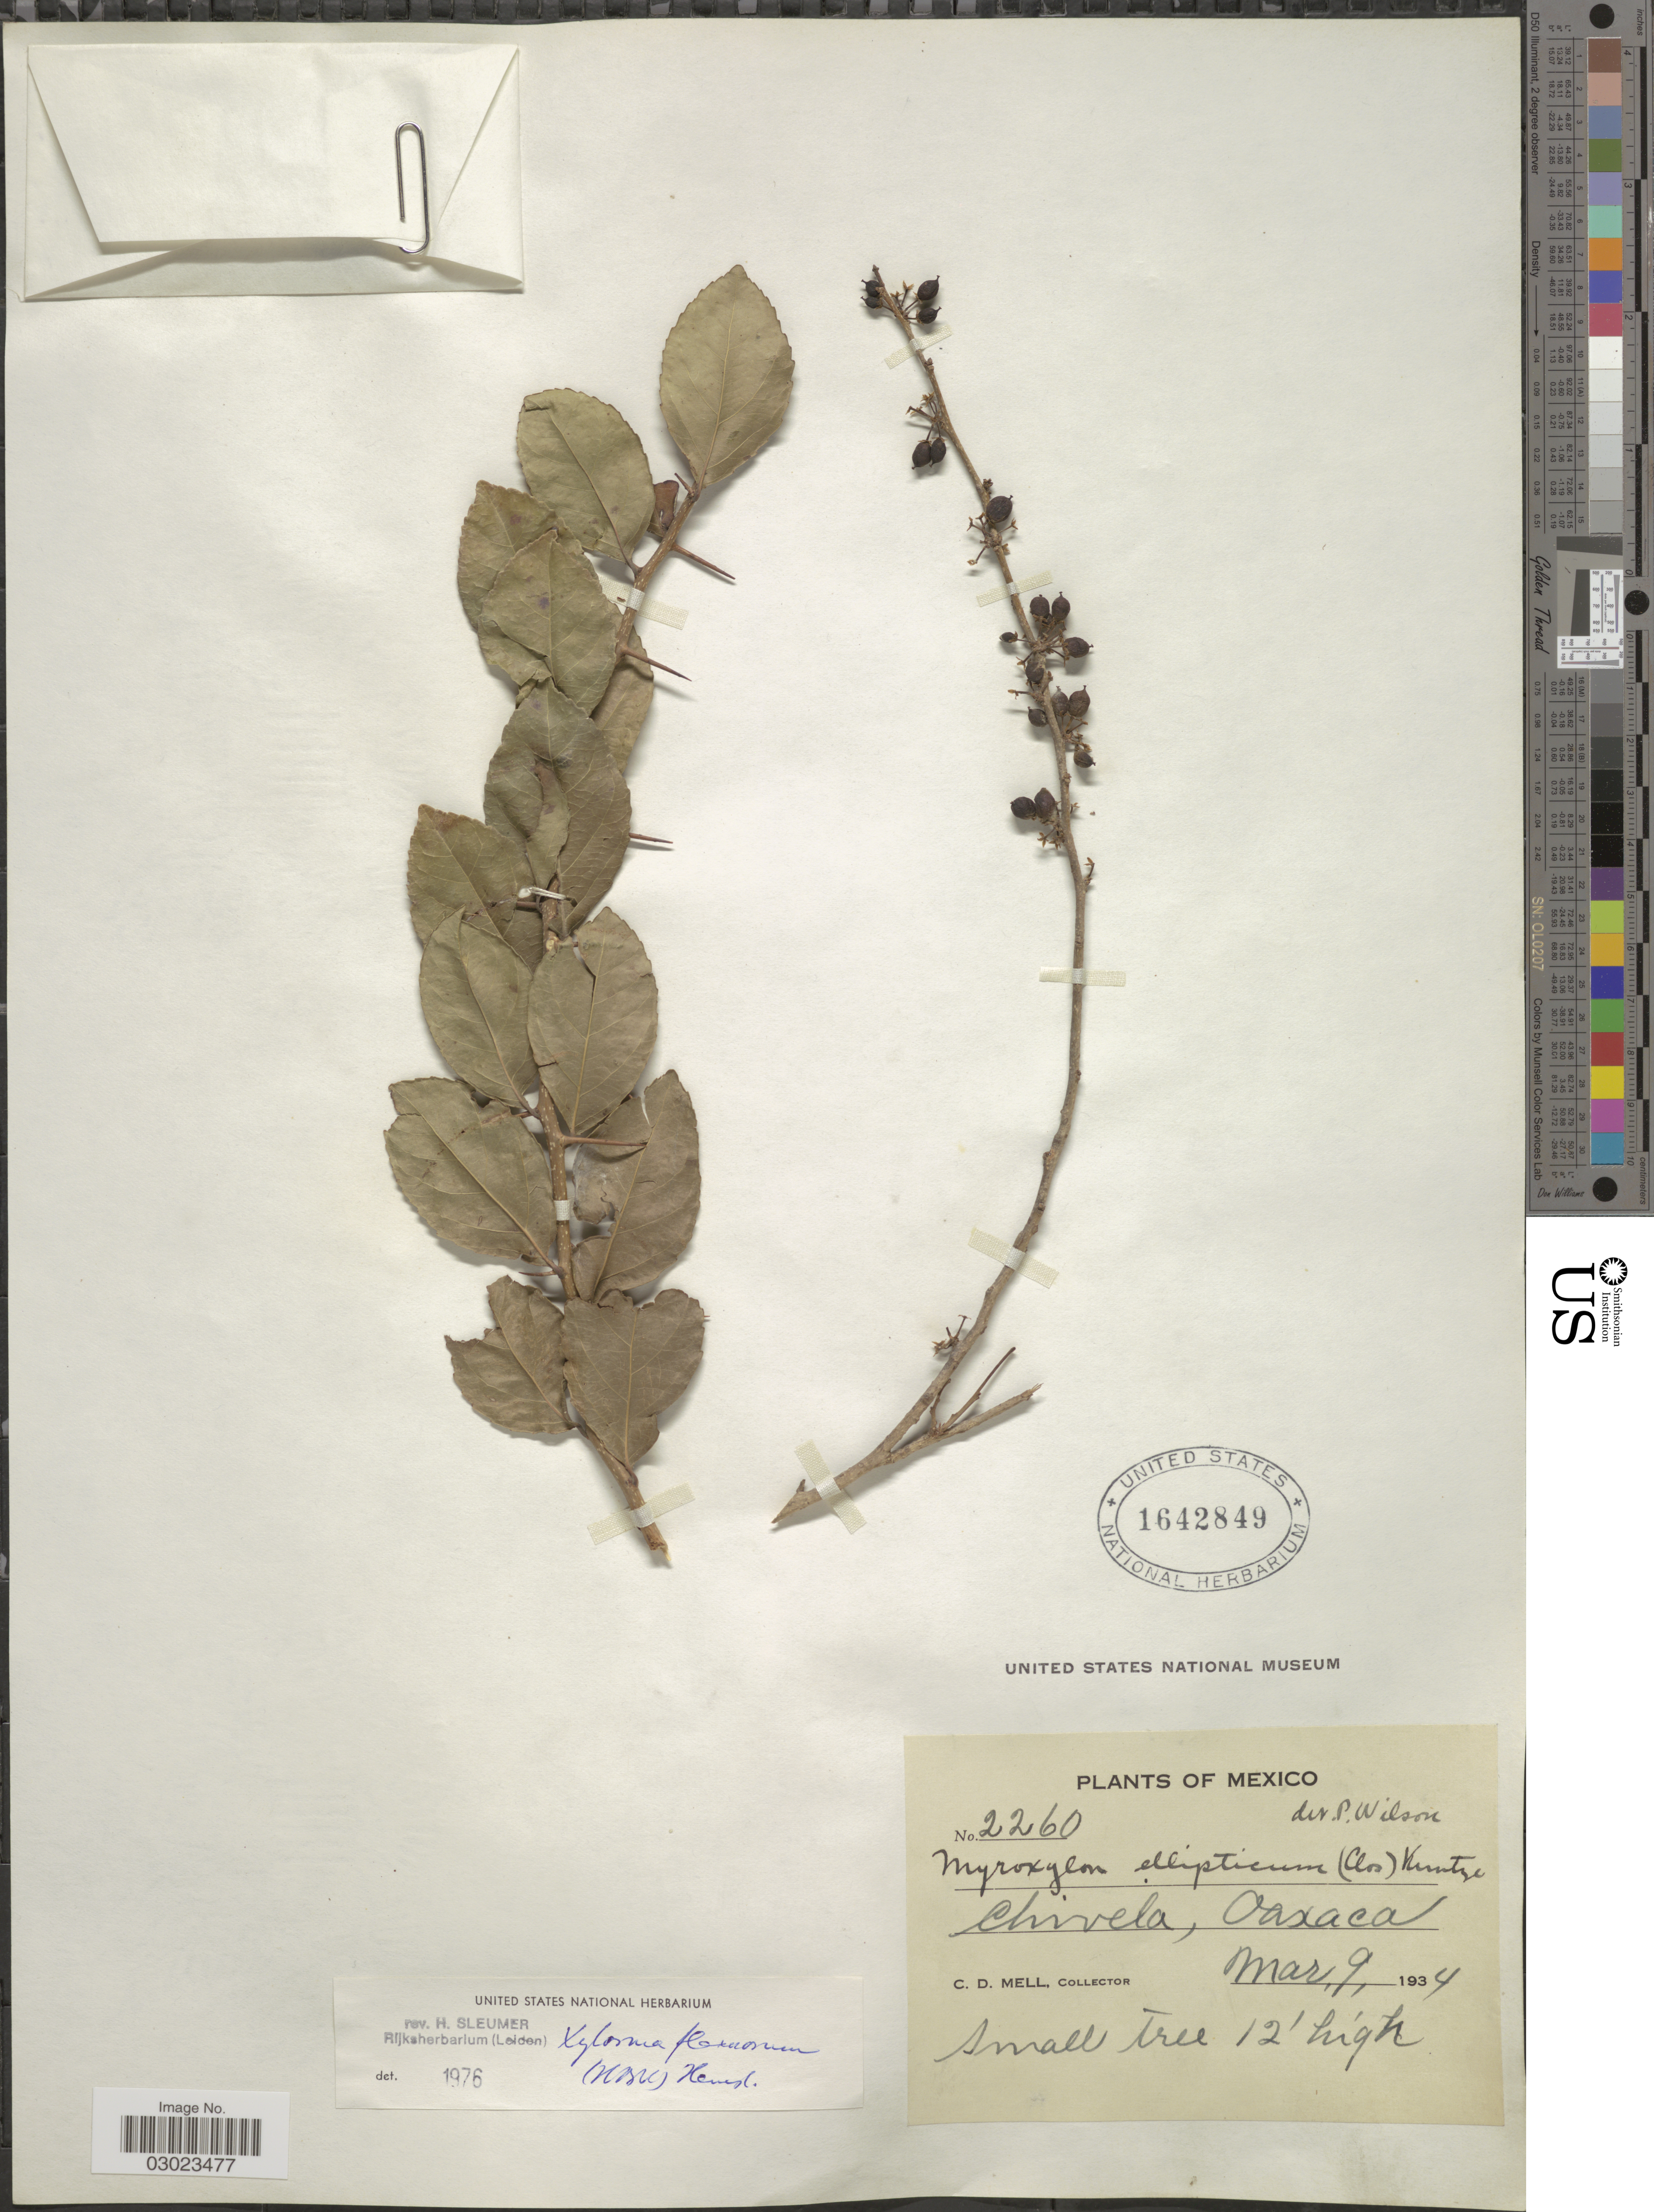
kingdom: Plantae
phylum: Tracheophyta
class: Magnoliopsida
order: Malpighiales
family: Salicaceae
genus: Xylosma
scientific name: Xylosma flexuosa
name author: (Kunth) Hemsl.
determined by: Sleumer, H. O.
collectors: C. D. Mell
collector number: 2260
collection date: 1934-03-09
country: Mexico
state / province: Oaxaca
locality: Chivela, Oaxaca.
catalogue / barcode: US 1642849